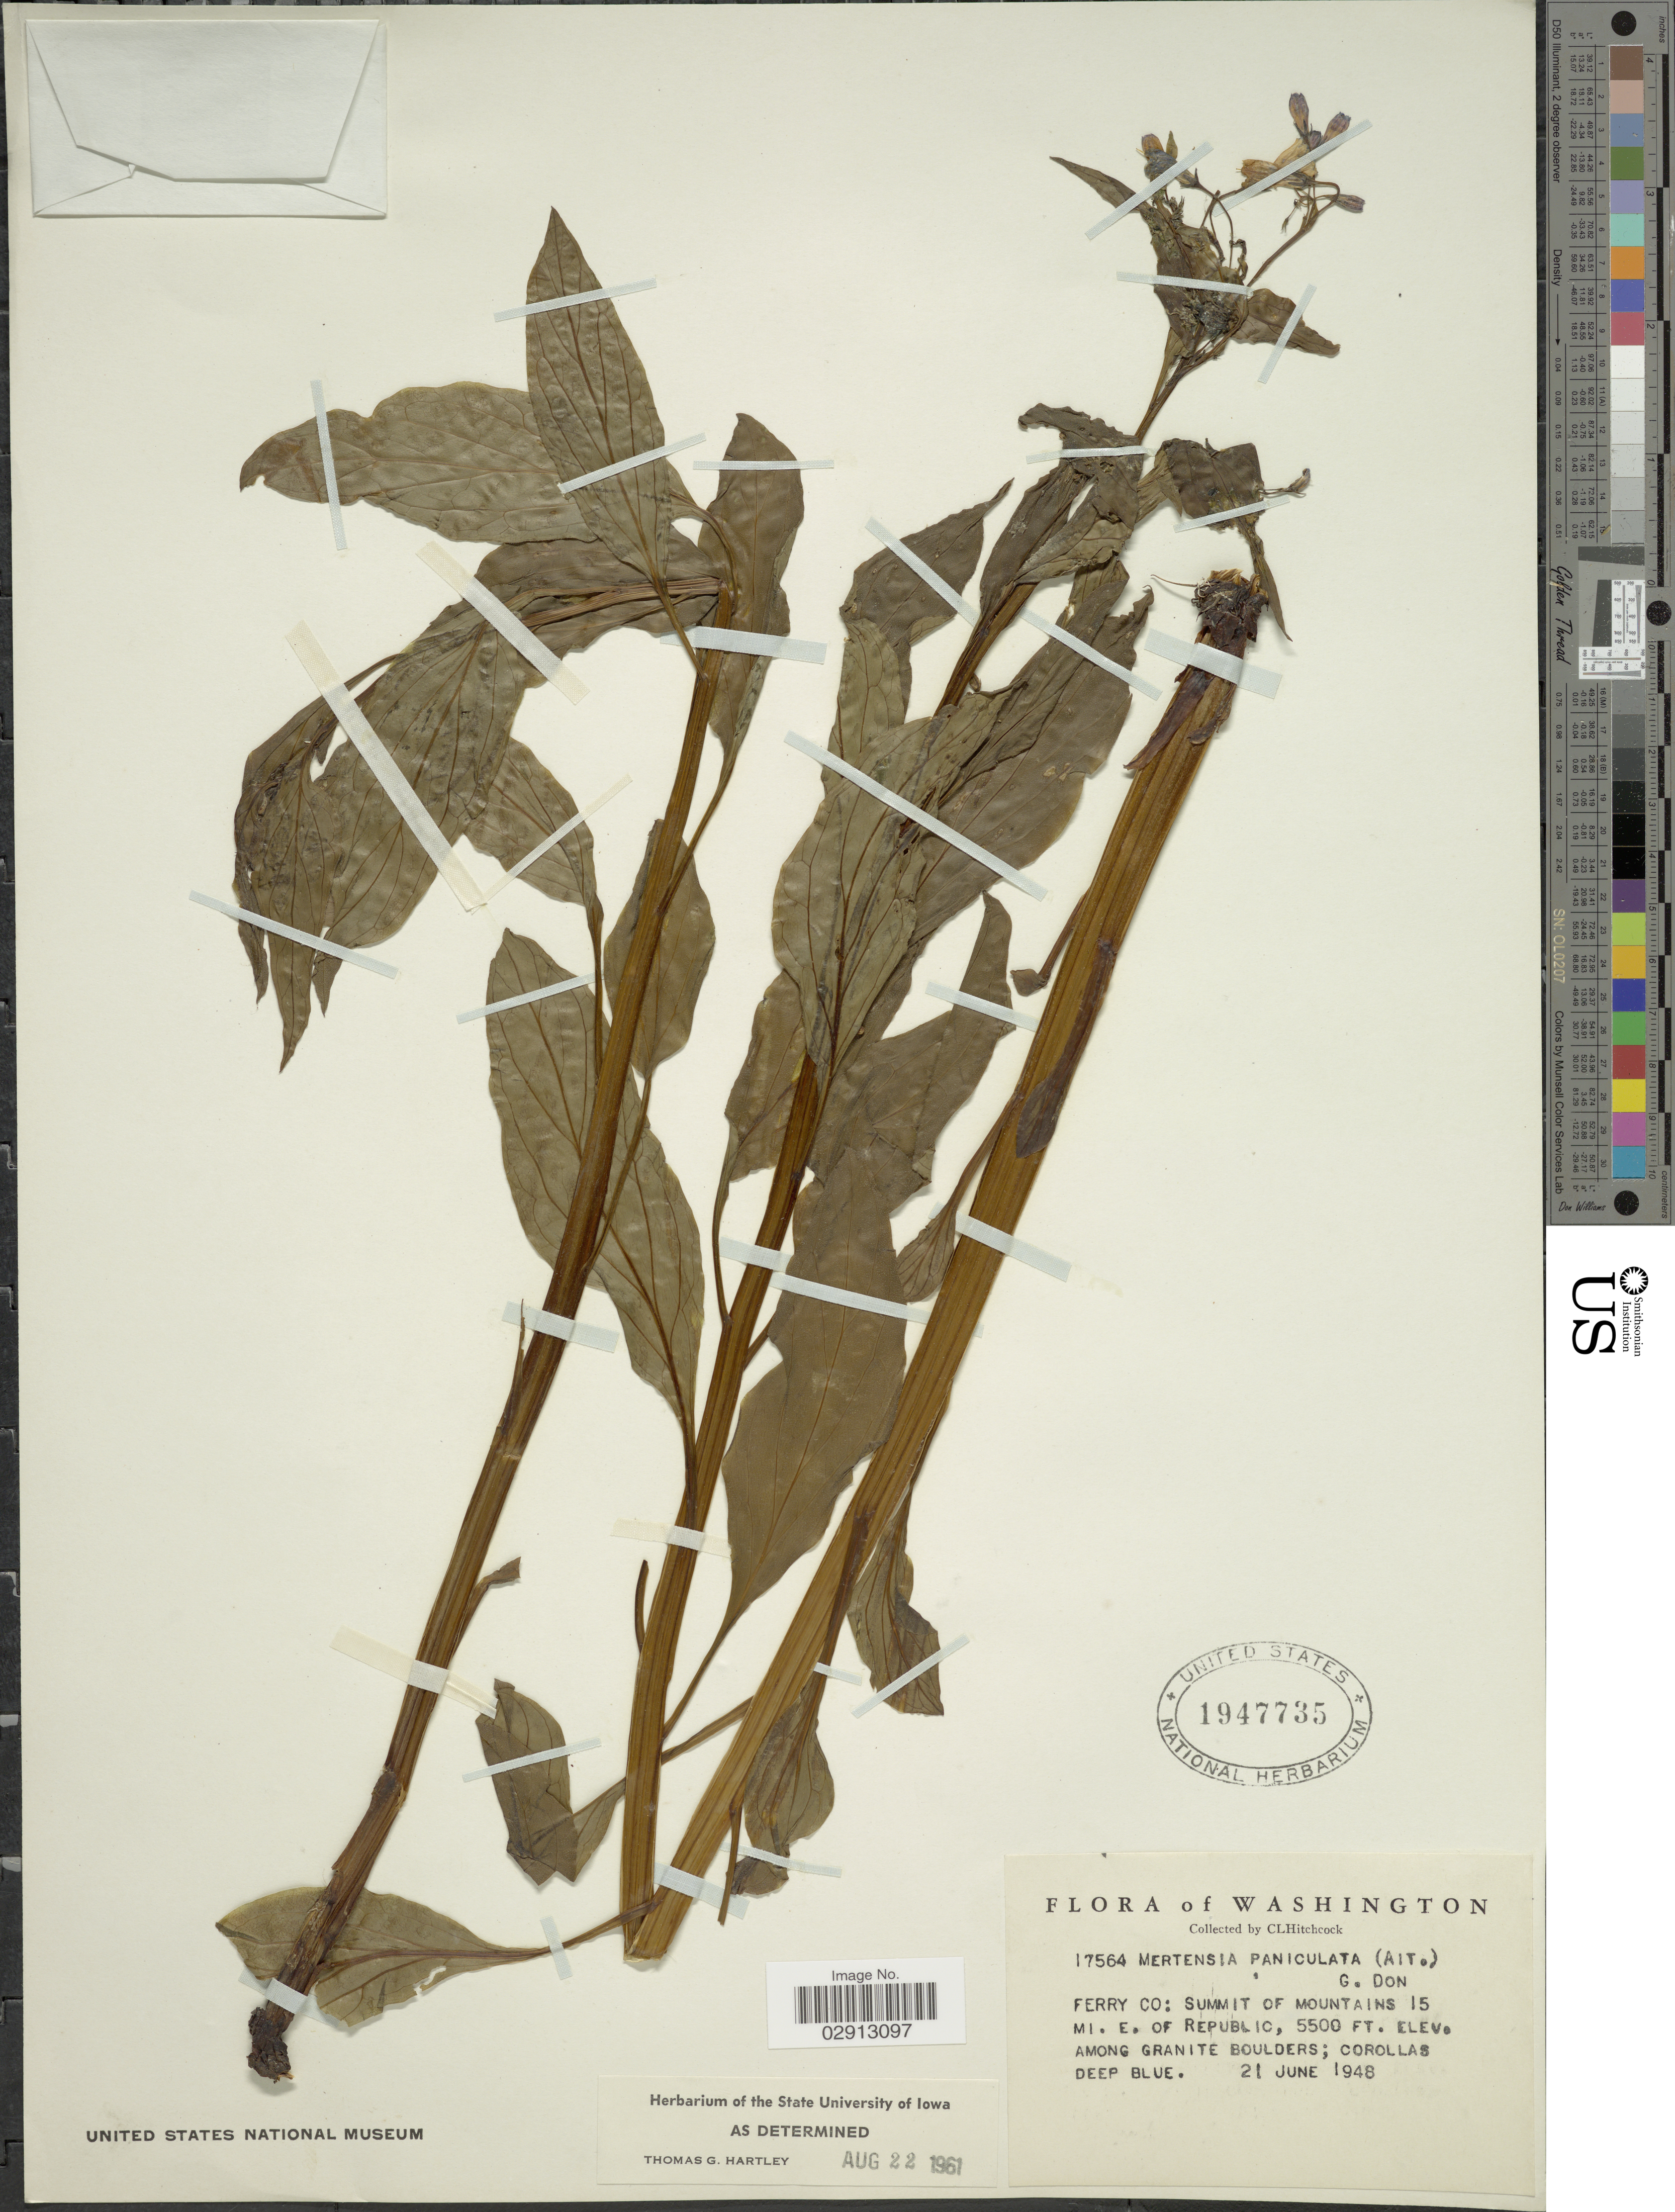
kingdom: Plantae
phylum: Tracheophyta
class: Magnoliopsida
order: Boraginales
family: Boraginaceae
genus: Mertensia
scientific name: Mertensia paniculata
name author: (Aiton) G. Don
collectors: C. L. Hitchcock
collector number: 17564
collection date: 1948-06-21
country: United States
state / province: Washington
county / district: Ferry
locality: Ferry Co: Summit of Mountains 15 mi. E. of Republic, among Granite Boulders.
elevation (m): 1676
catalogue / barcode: US 1947735